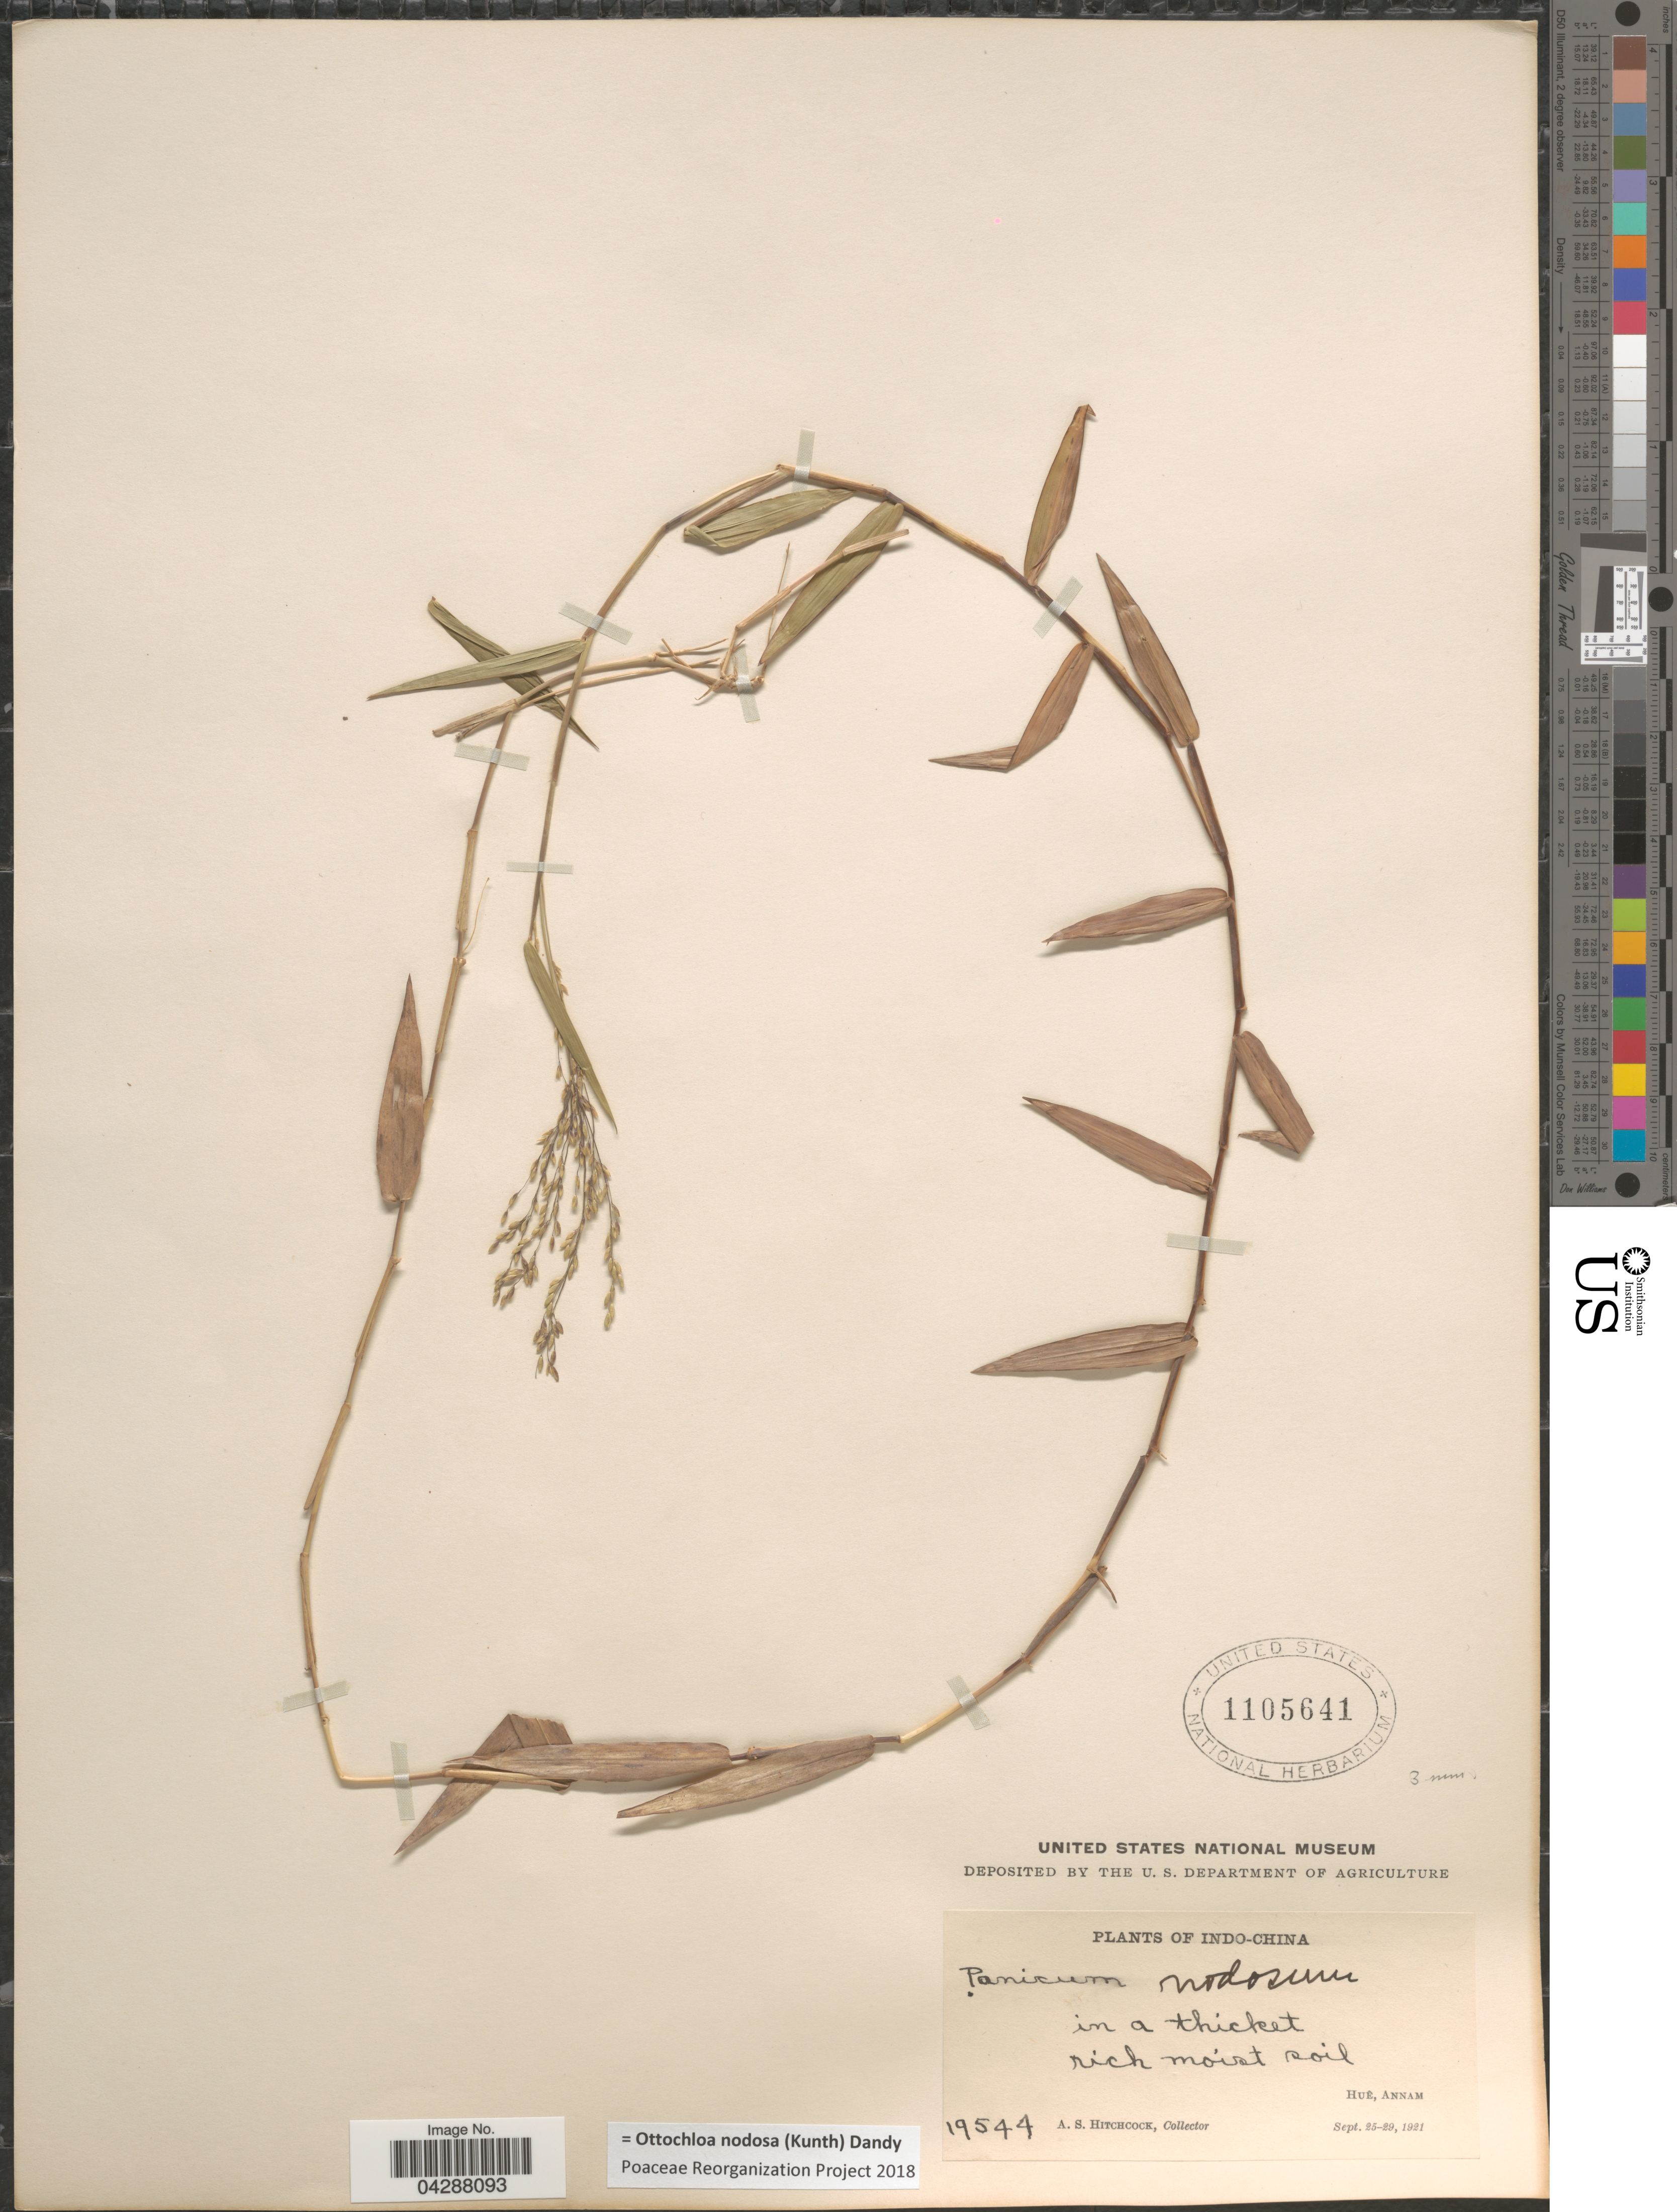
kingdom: Plantae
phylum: Tracheophyta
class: Liliopsida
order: Poales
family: Poaceae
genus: Ottochloa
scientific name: Ottochloa nodosa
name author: (Kunth) Dandy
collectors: A. S. Hitchcock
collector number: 19544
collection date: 1921-09-25/1921-09-29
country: Vietnam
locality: Indo-China. Huê, Annam.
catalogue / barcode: US 1105641